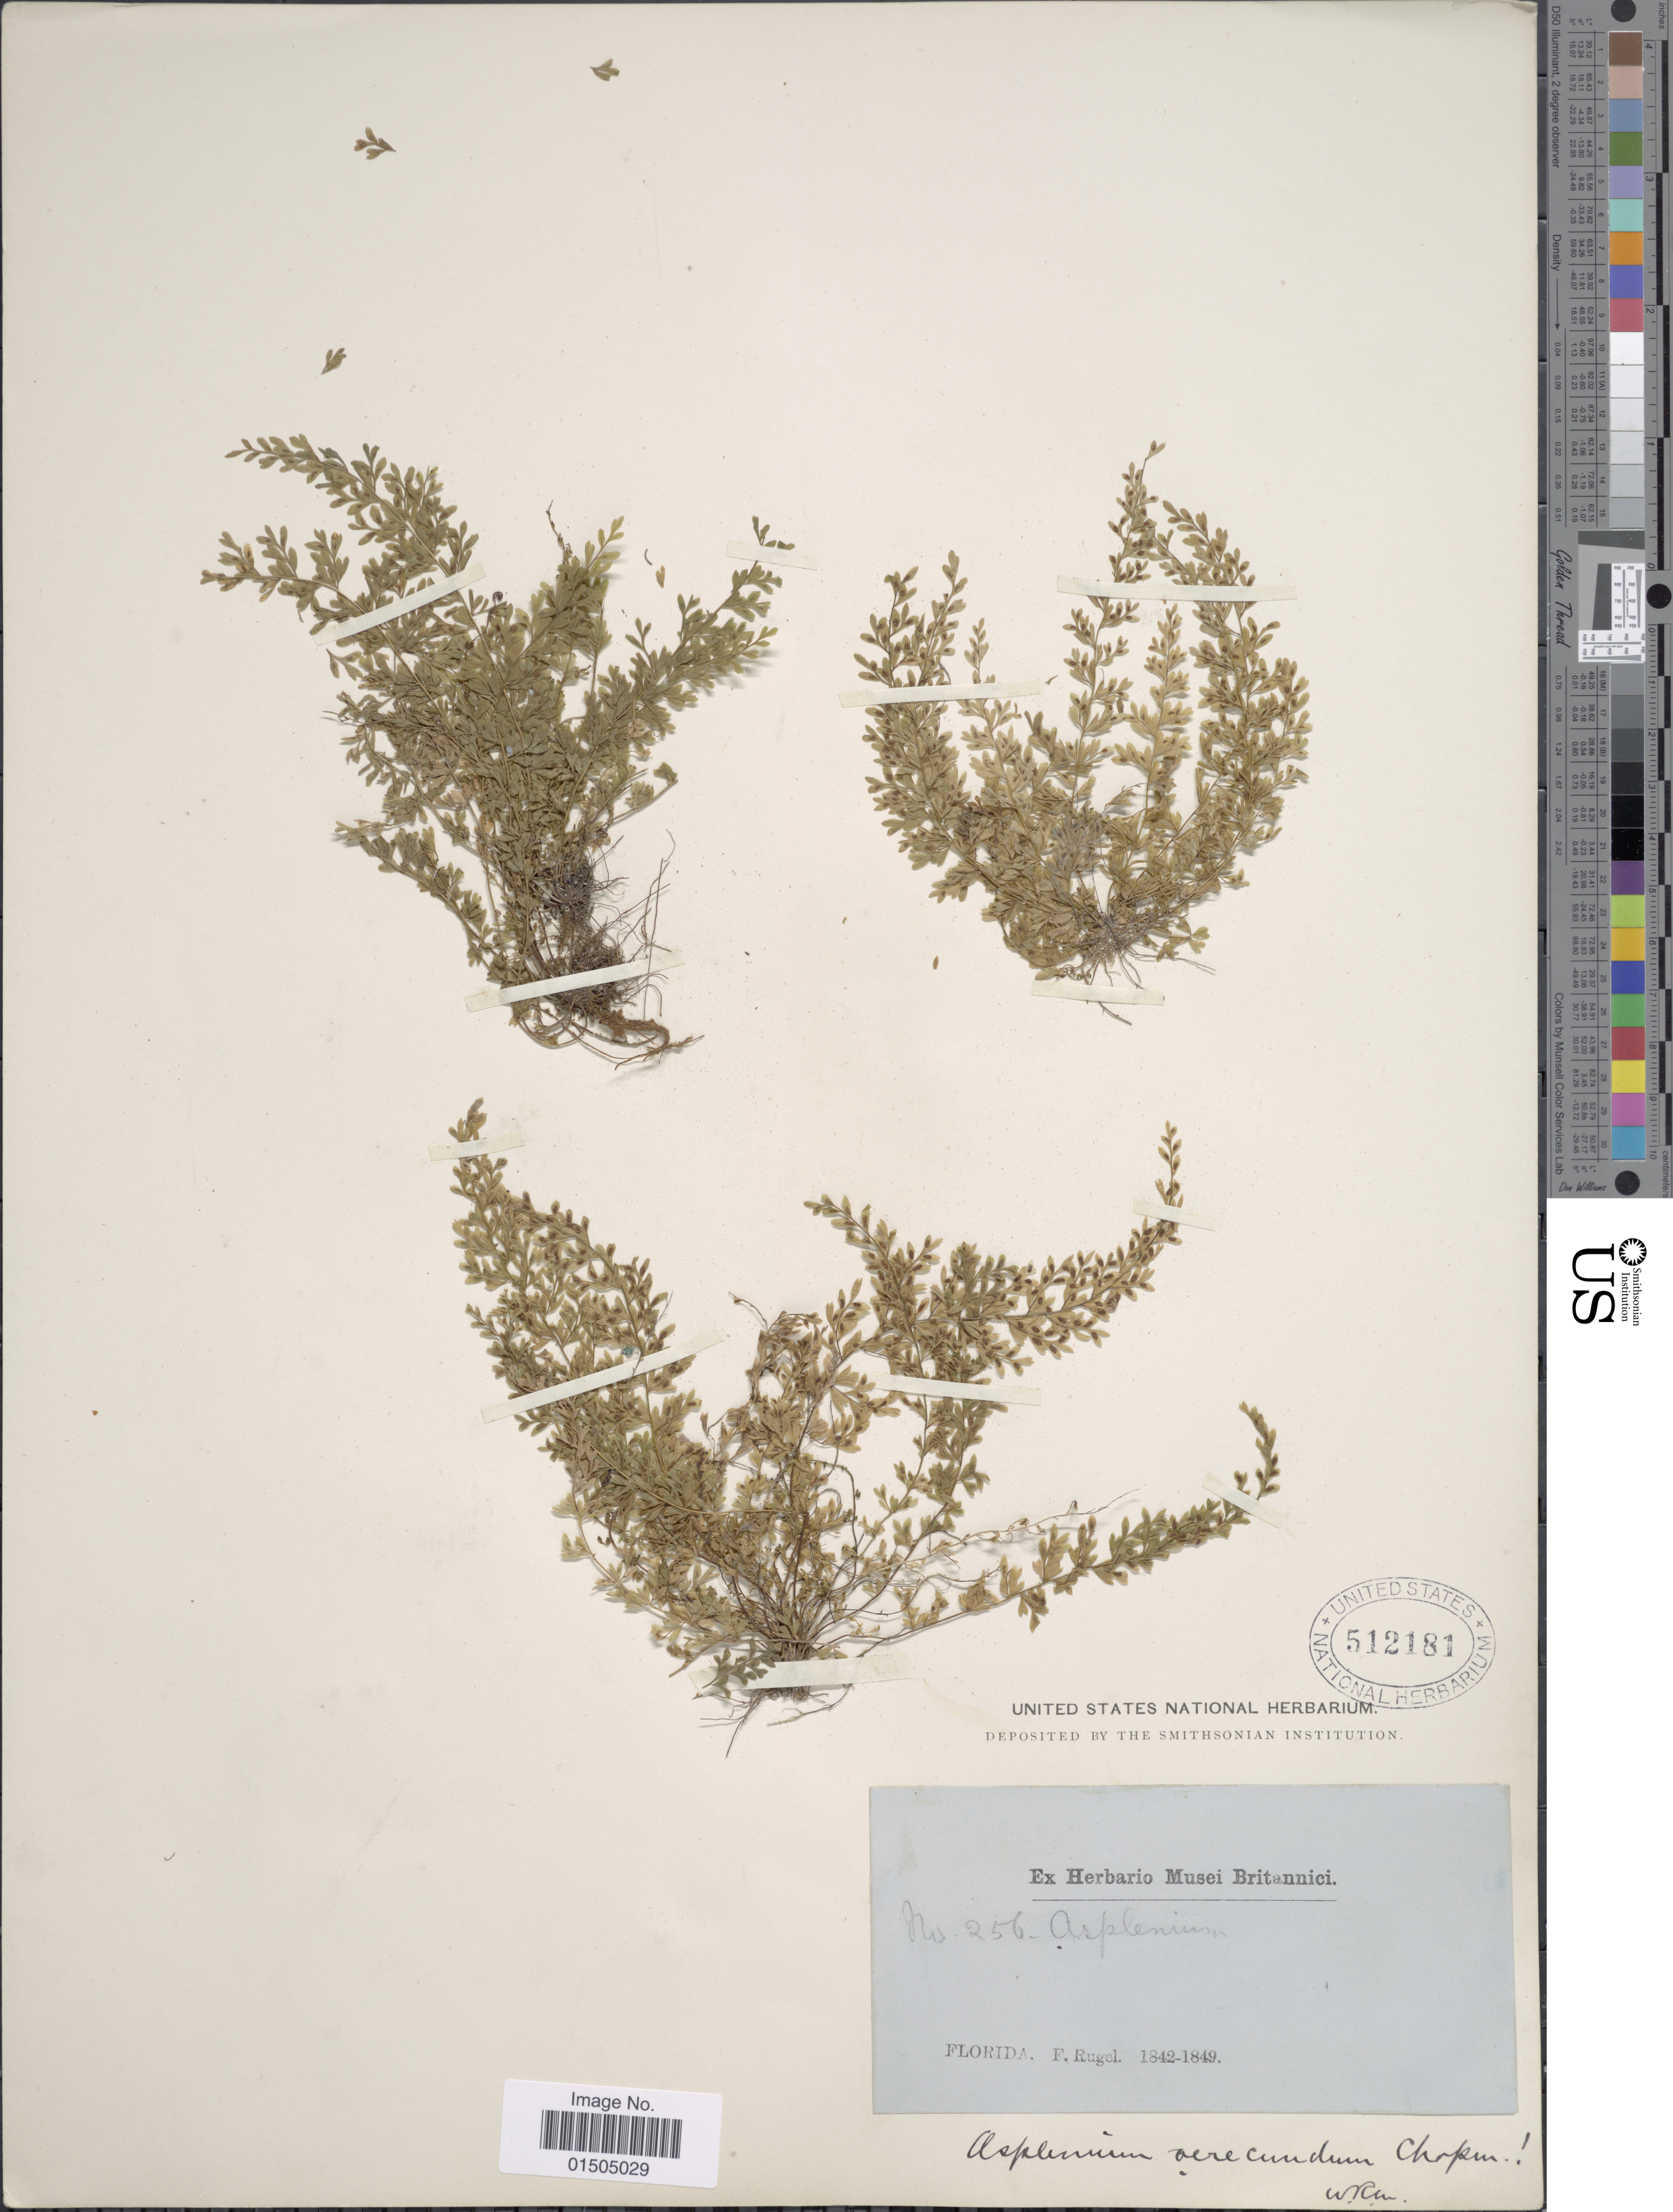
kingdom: Plantae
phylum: Tracheophyta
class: Polypodiopsida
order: Polypodiales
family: Aspleniaceae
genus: Asplenium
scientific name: Asplenium verecundum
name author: Chapm.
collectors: F. Rugel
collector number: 256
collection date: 1842/1849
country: United States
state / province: Florida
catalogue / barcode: US 512181